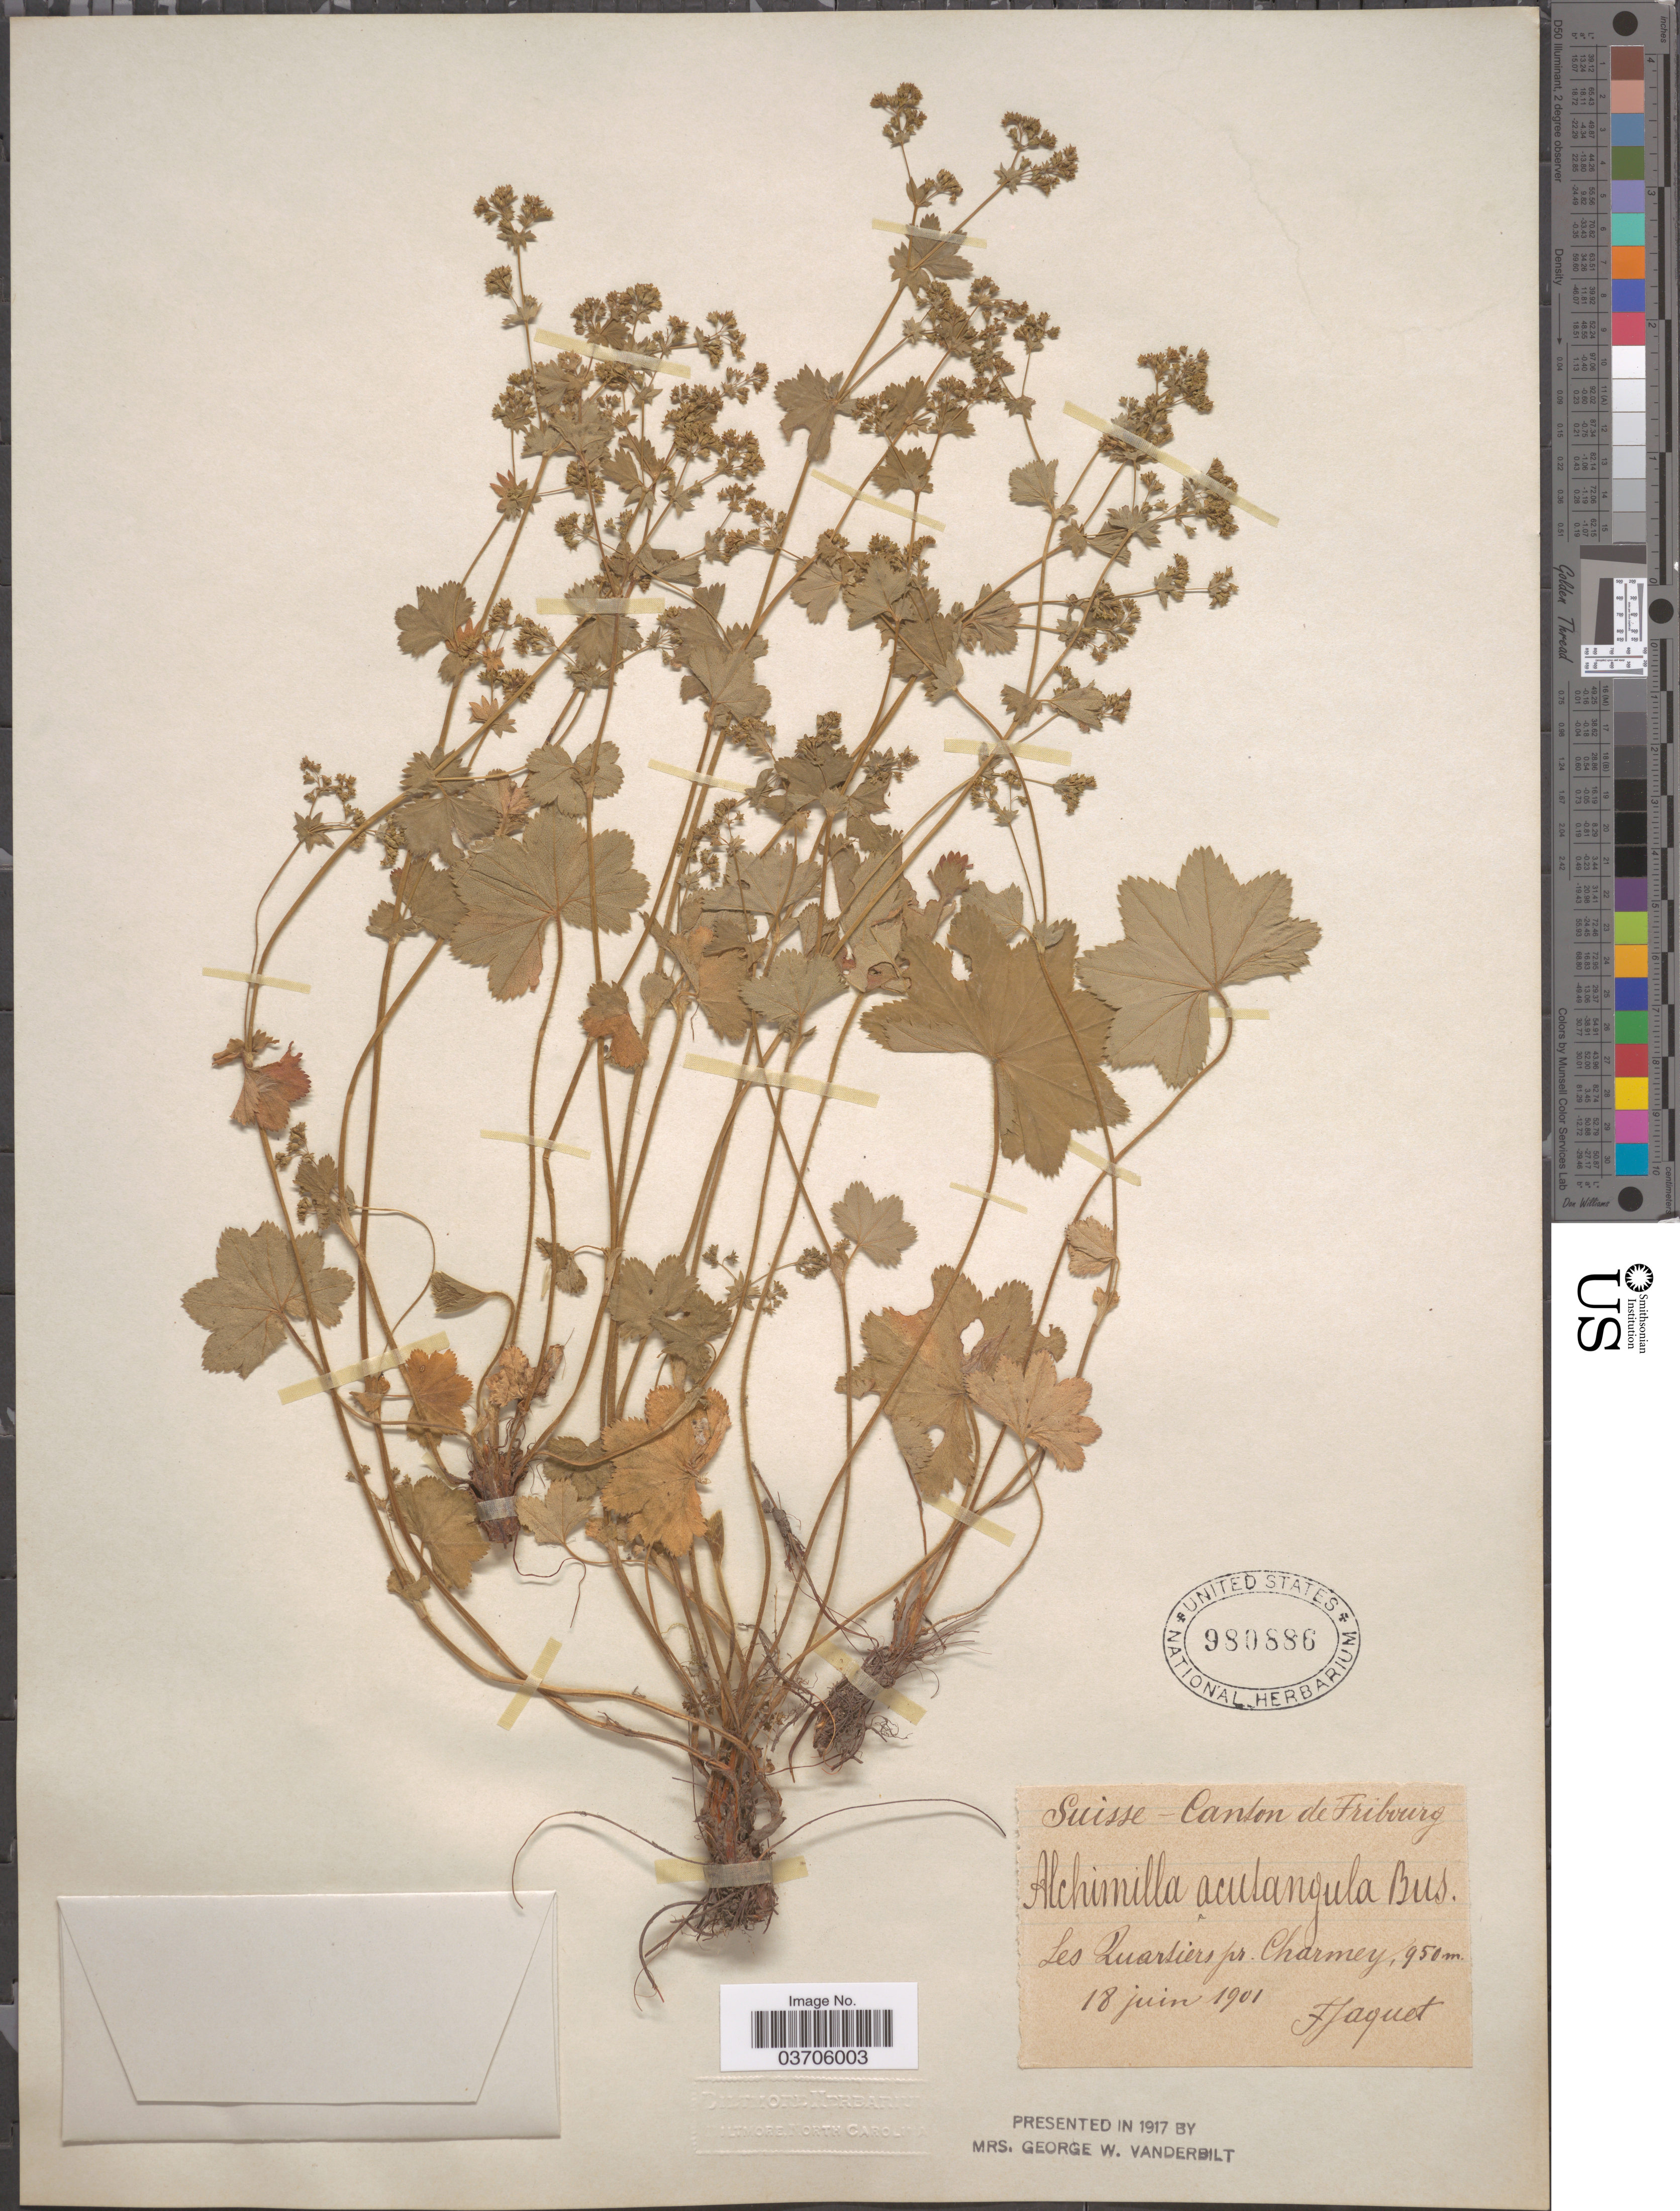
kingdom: Plantae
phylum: Tracheophyta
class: Magnoliopsida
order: Rosales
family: Rosaceae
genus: Alchemilla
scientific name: Alchemilla acutangula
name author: Buser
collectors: F. Jaquet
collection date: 1901-06-18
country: Switzerland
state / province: Fribourg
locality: Suisse - Canton de Fribourg. Les Zuarliers pr. Charmey.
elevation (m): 950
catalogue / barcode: US 980886